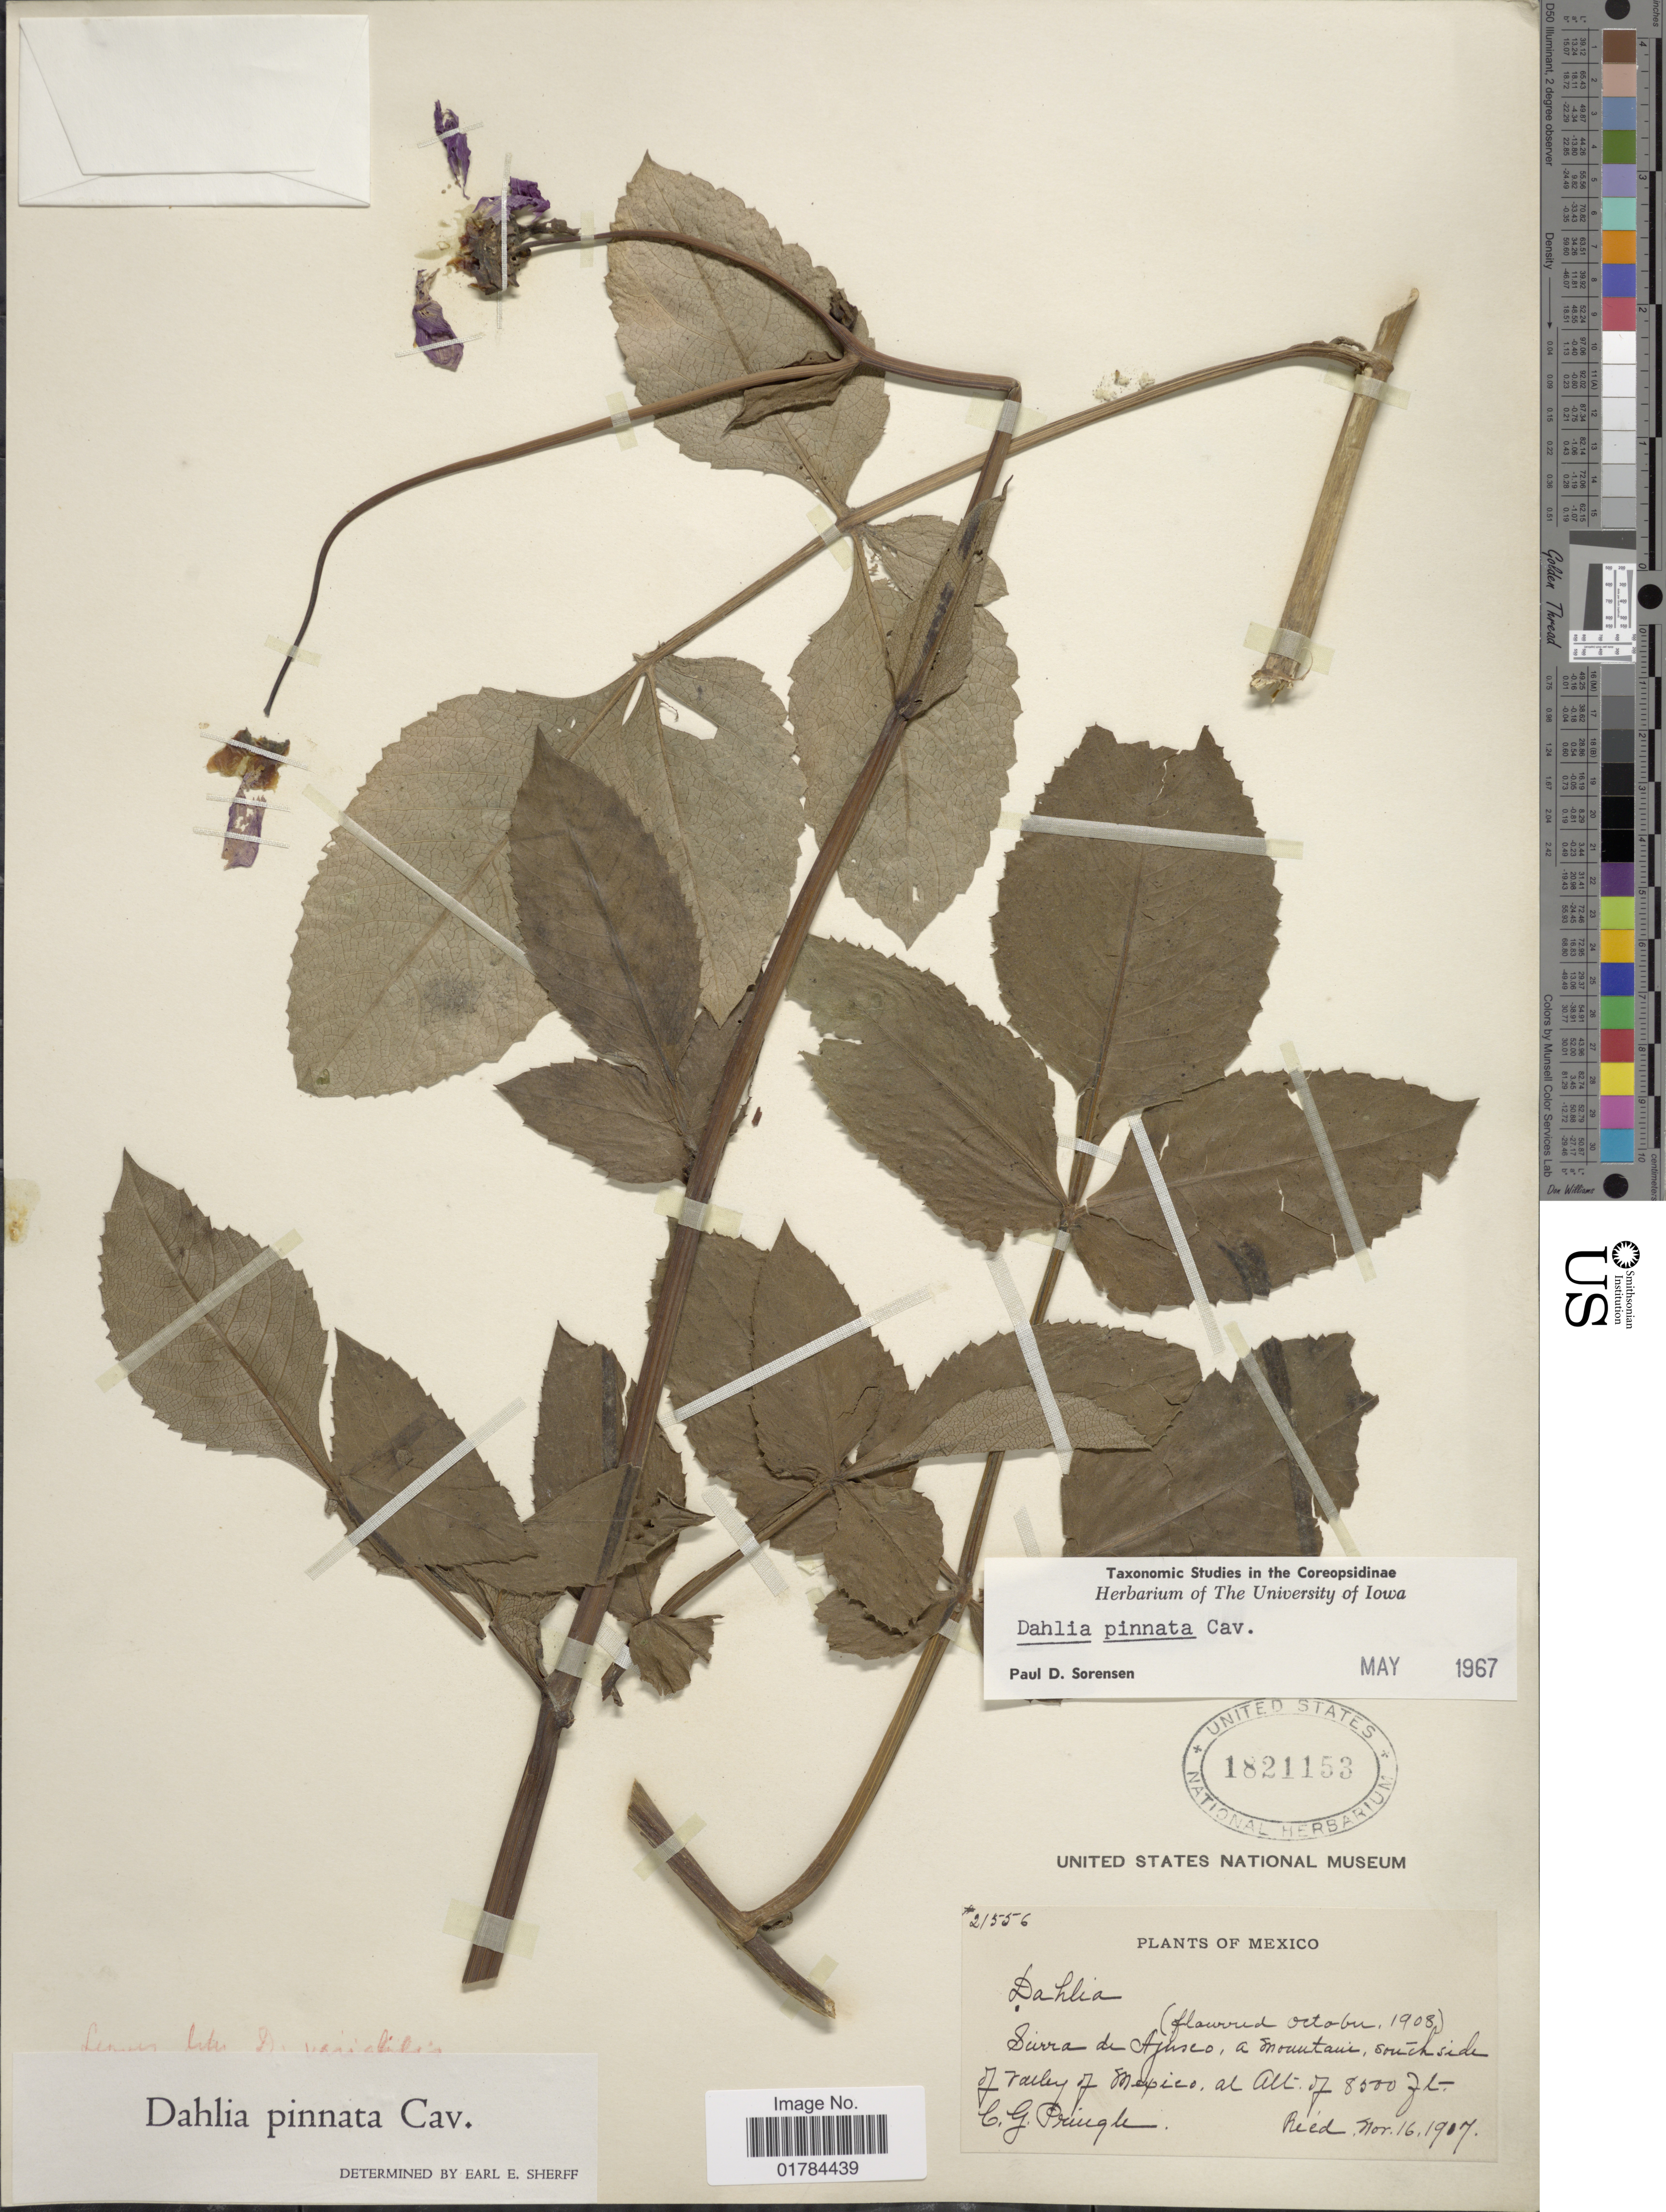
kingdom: Plantae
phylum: Tracheophyta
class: Magnoliopsida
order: Asterales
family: Asteraceae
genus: Dahlia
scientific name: Dahlia pinnata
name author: Cav.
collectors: C. G. Pringle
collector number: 21556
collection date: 1907-11-16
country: Mexico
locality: Sierra de Ajusco, a mountain south side of Valley of Mexico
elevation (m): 2591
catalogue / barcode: US 1821153